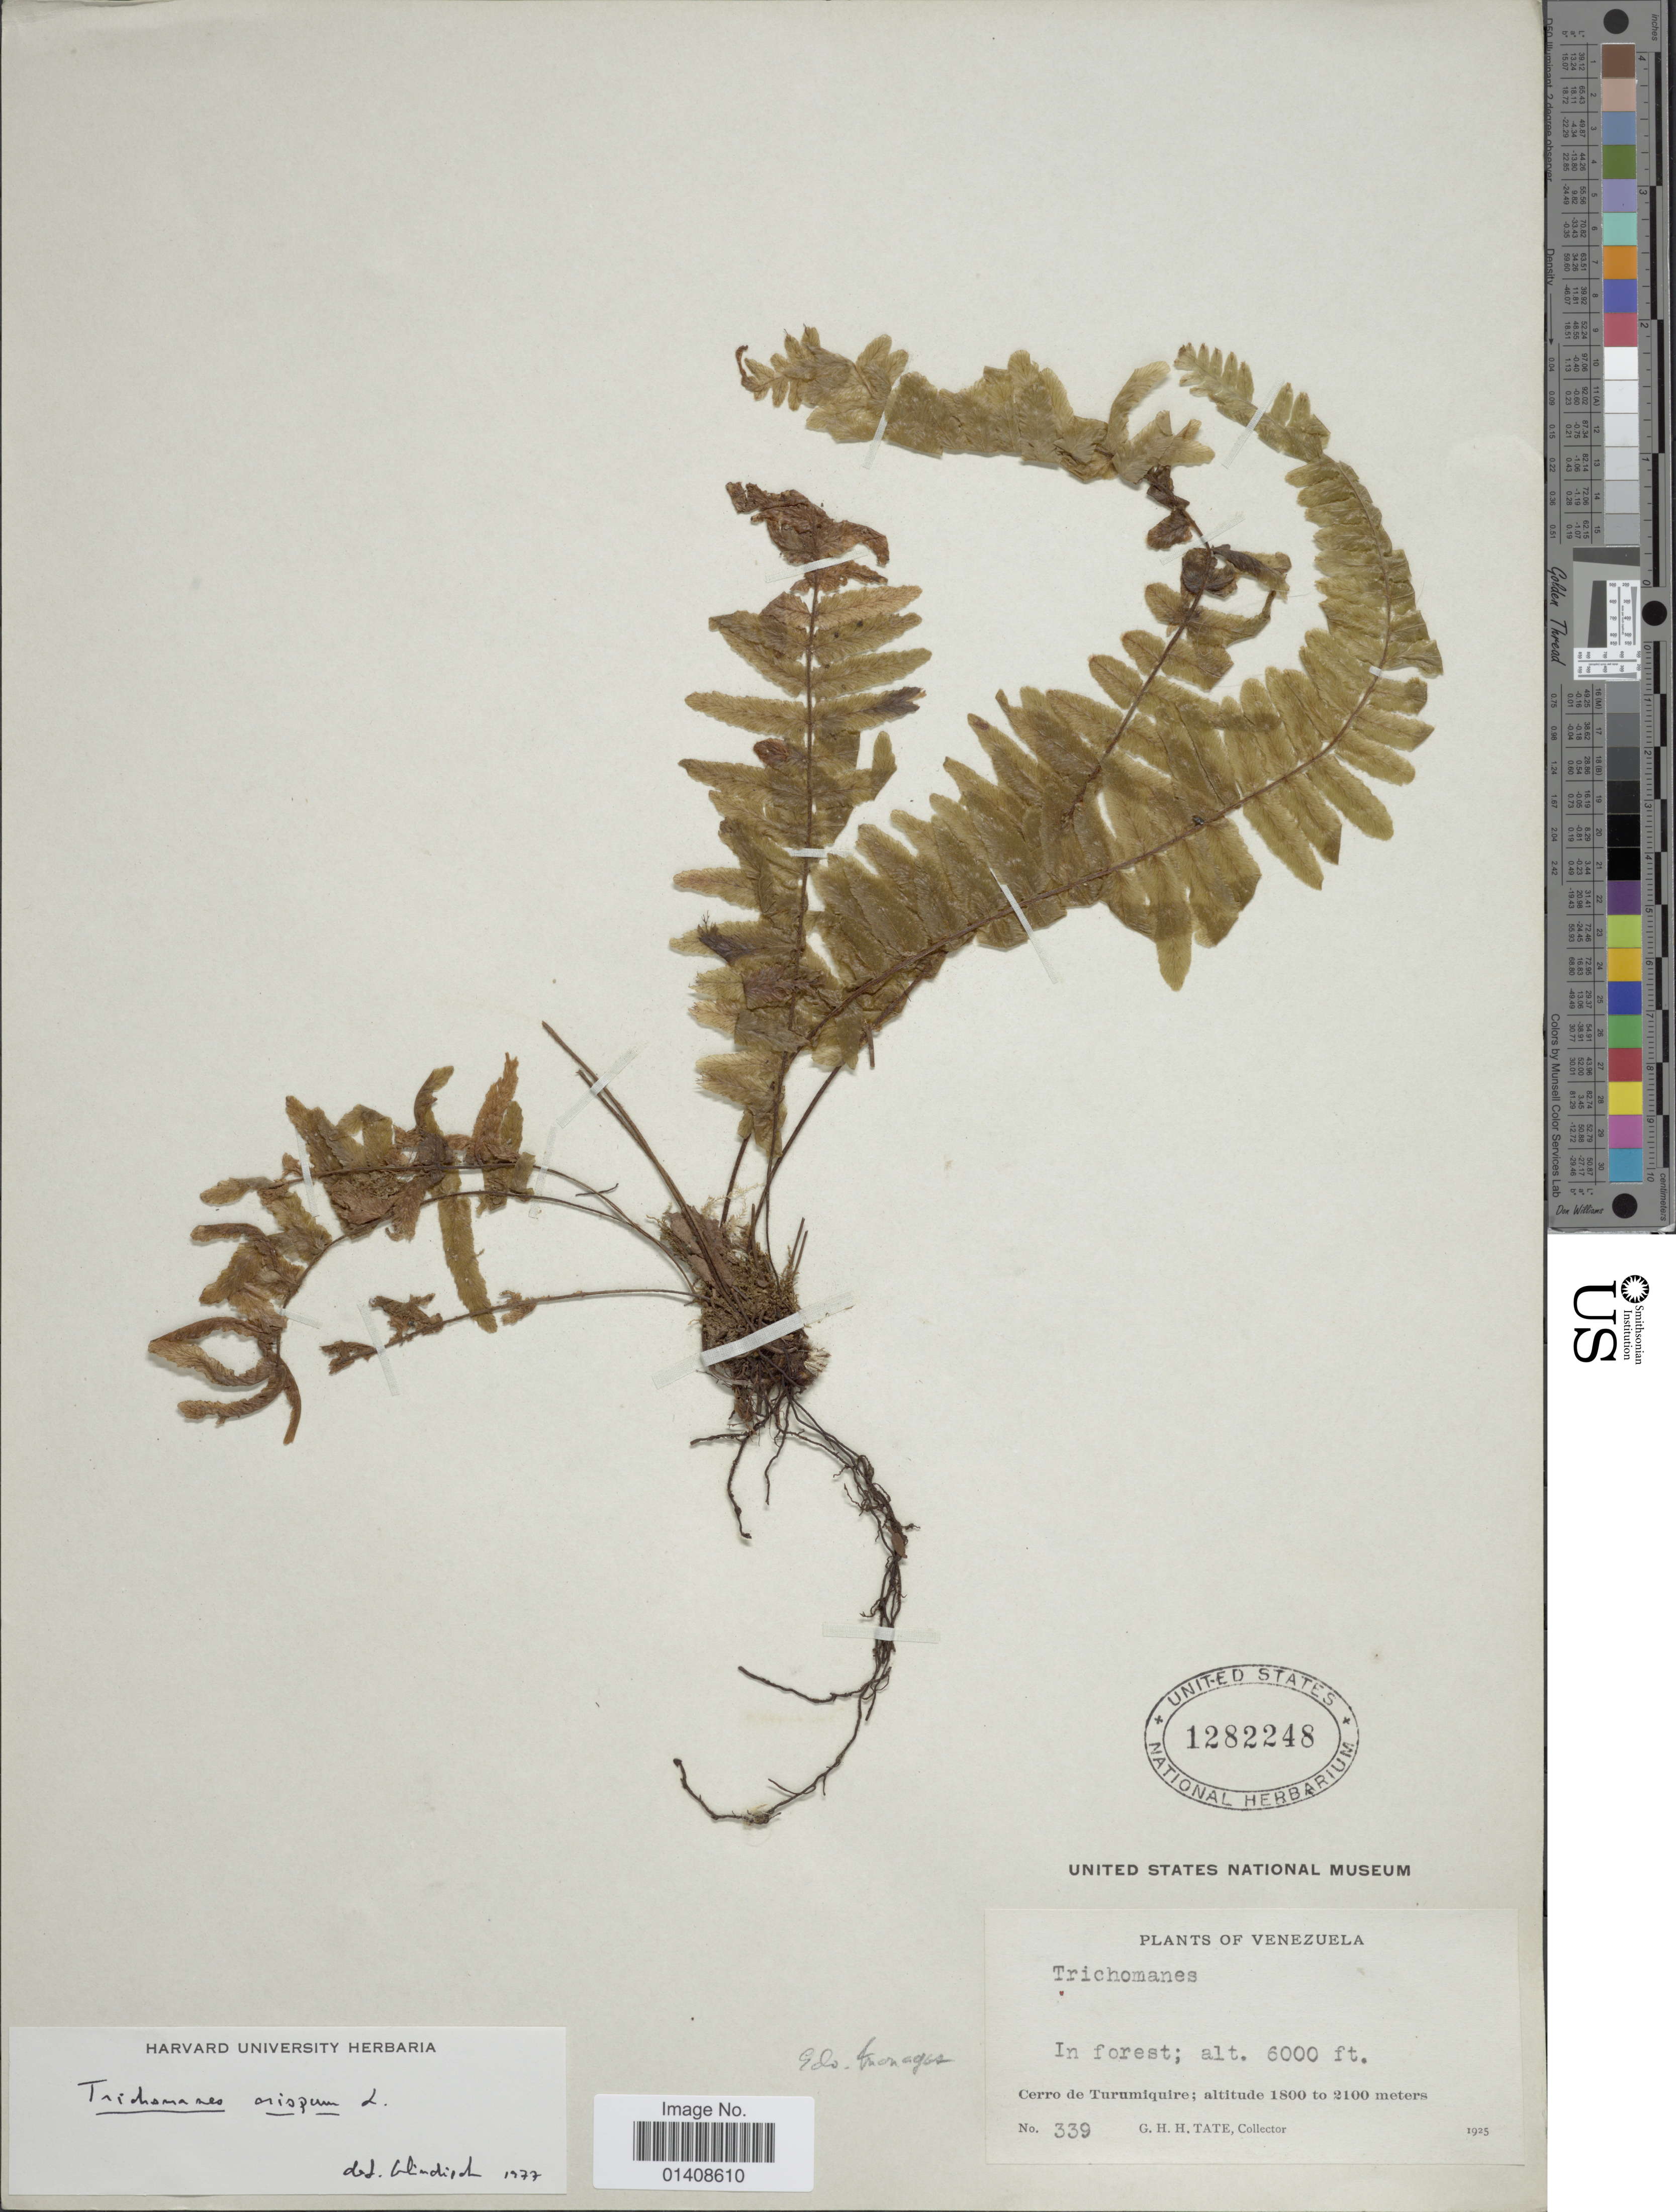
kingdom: Plantae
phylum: Tracheophyta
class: Polypodiopsida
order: Hymenophyllales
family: Hymenophyllaceae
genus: Trichomanes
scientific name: Trichomanes crispum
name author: L.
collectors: G. H. H.Tate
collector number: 339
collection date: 1925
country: Venezuela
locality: Cerro de Turumiquire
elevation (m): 1800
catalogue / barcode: US 1282248